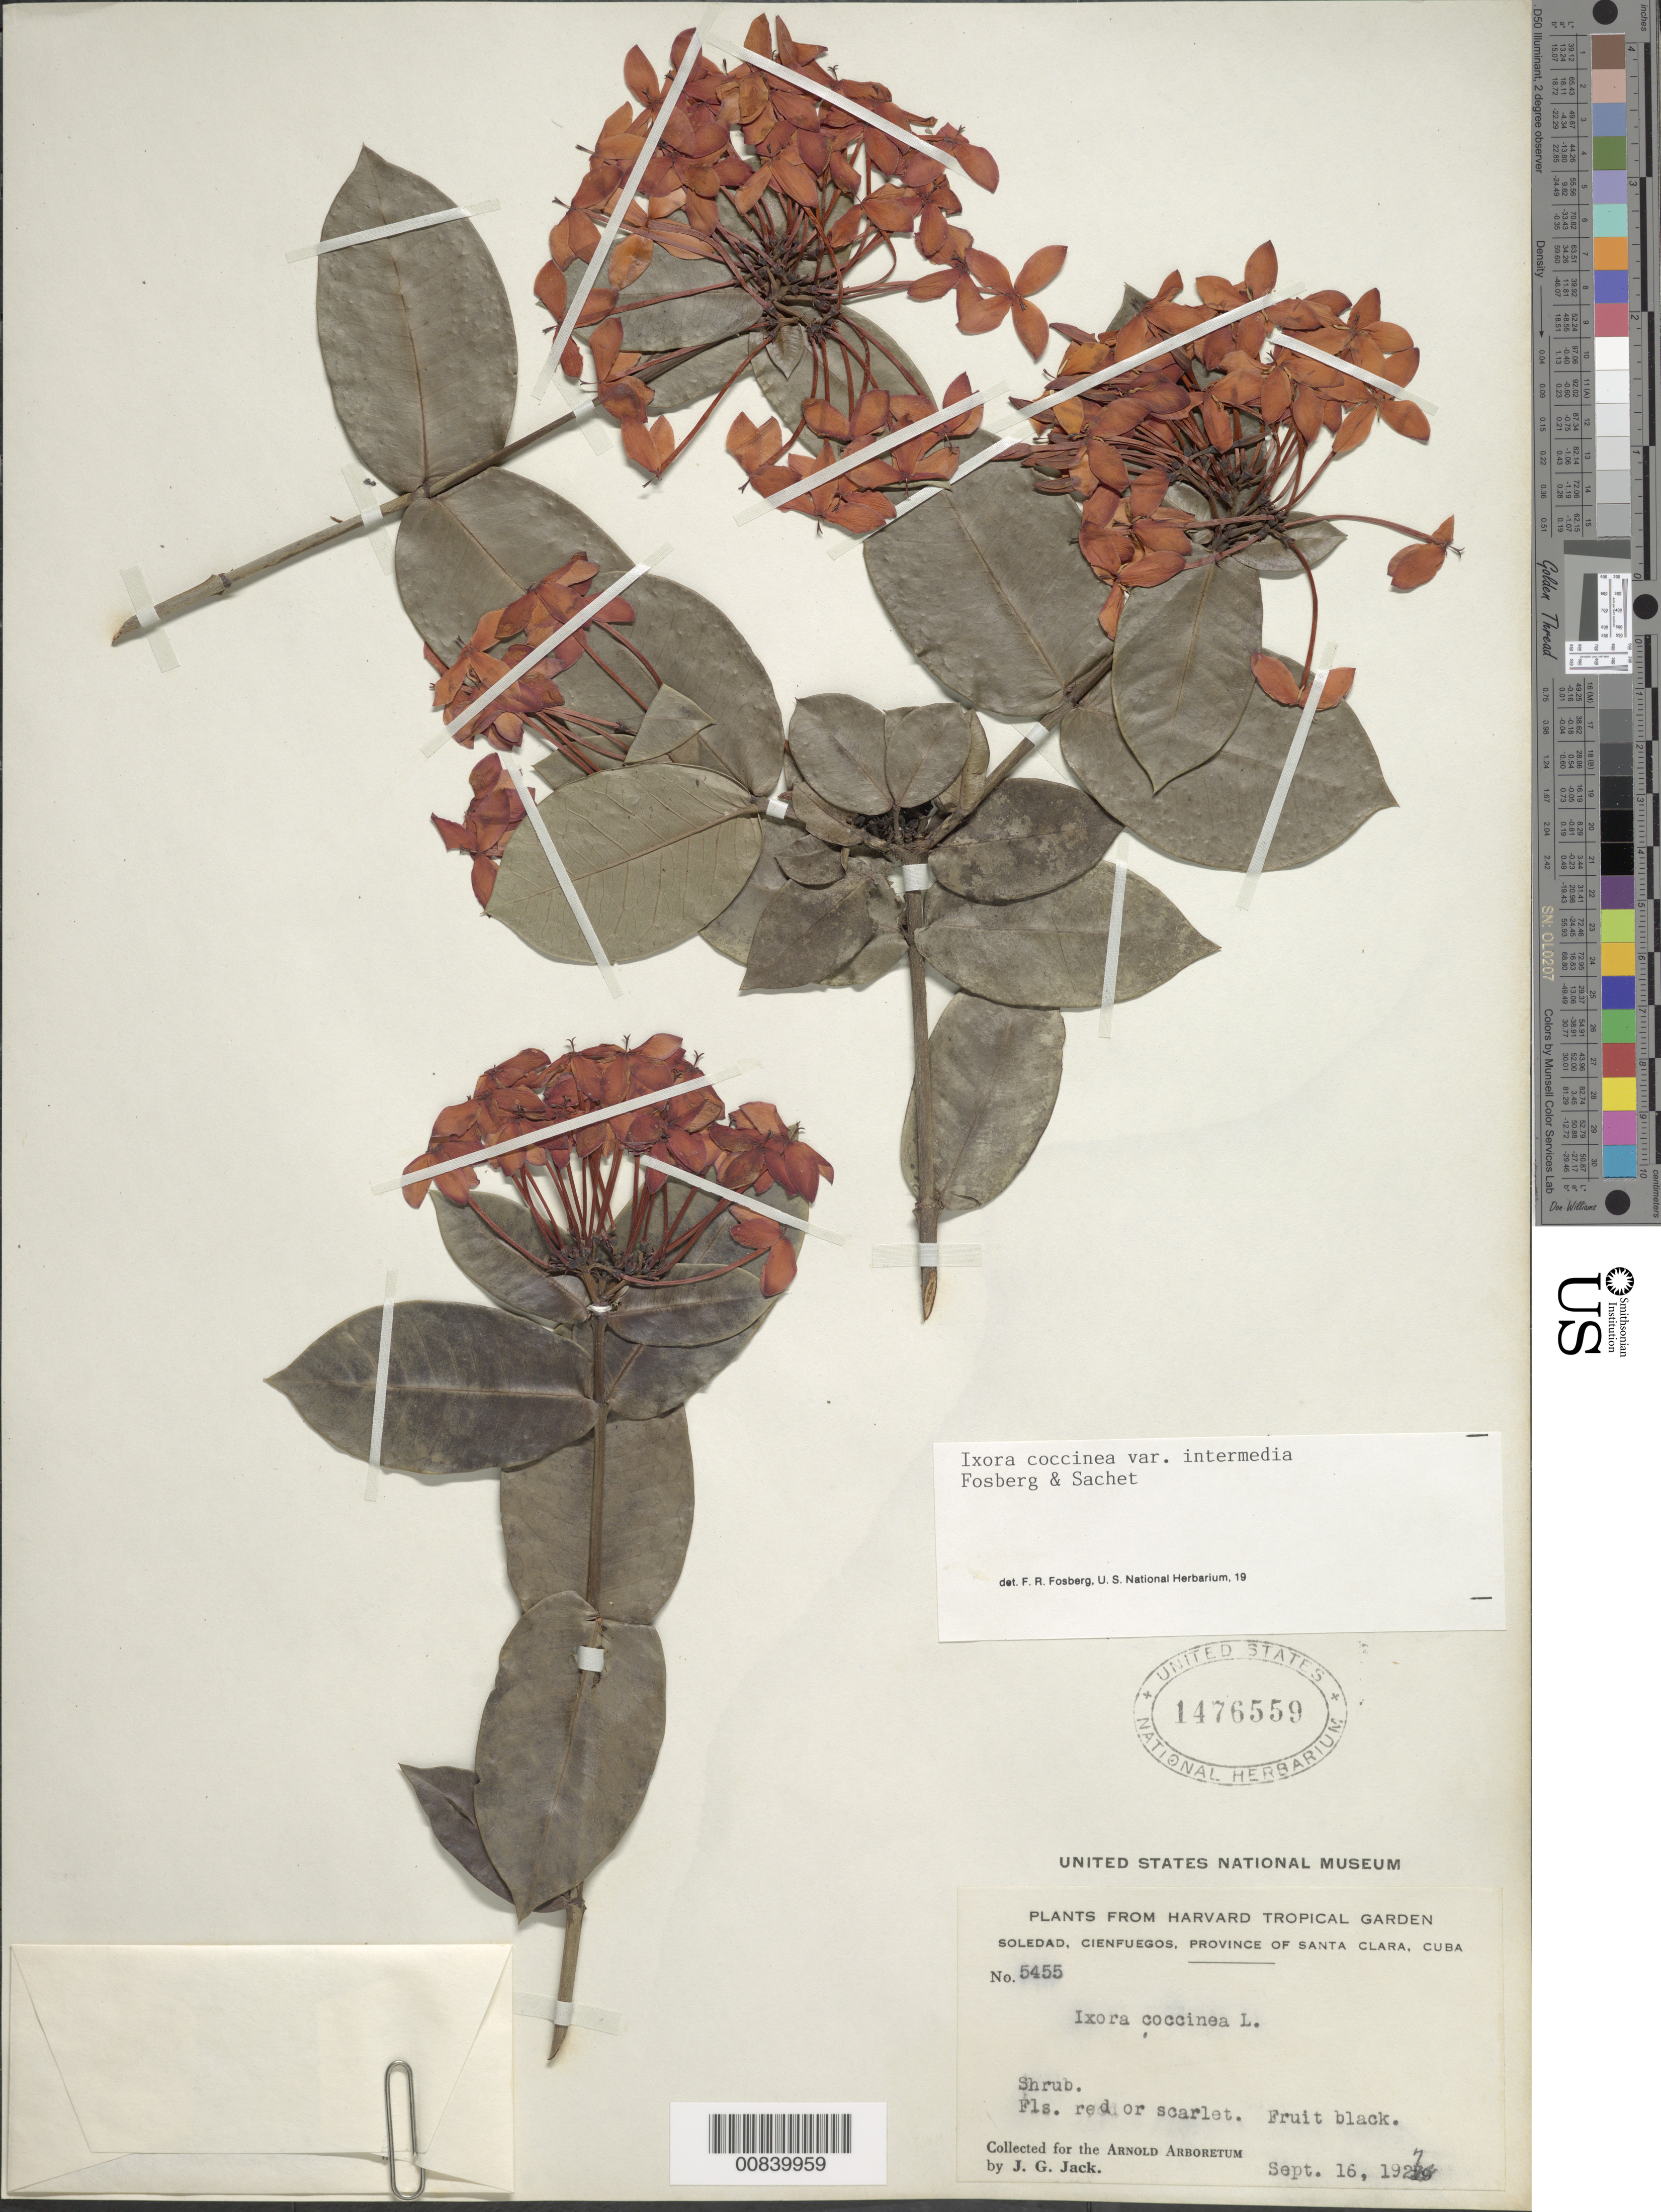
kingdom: Plantae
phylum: Tracheophyta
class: Magnoliopsida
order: Gentianales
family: Rubiaceae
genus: Ixora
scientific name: Ixora coccinea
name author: L.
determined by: Fosberg, F. R.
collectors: J. G. Jack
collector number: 5455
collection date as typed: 16 Sep 1927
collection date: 1927-09-16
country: Cuba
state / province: Las Villas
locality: Soledad, Cienfuegos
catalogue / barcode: US 1476559